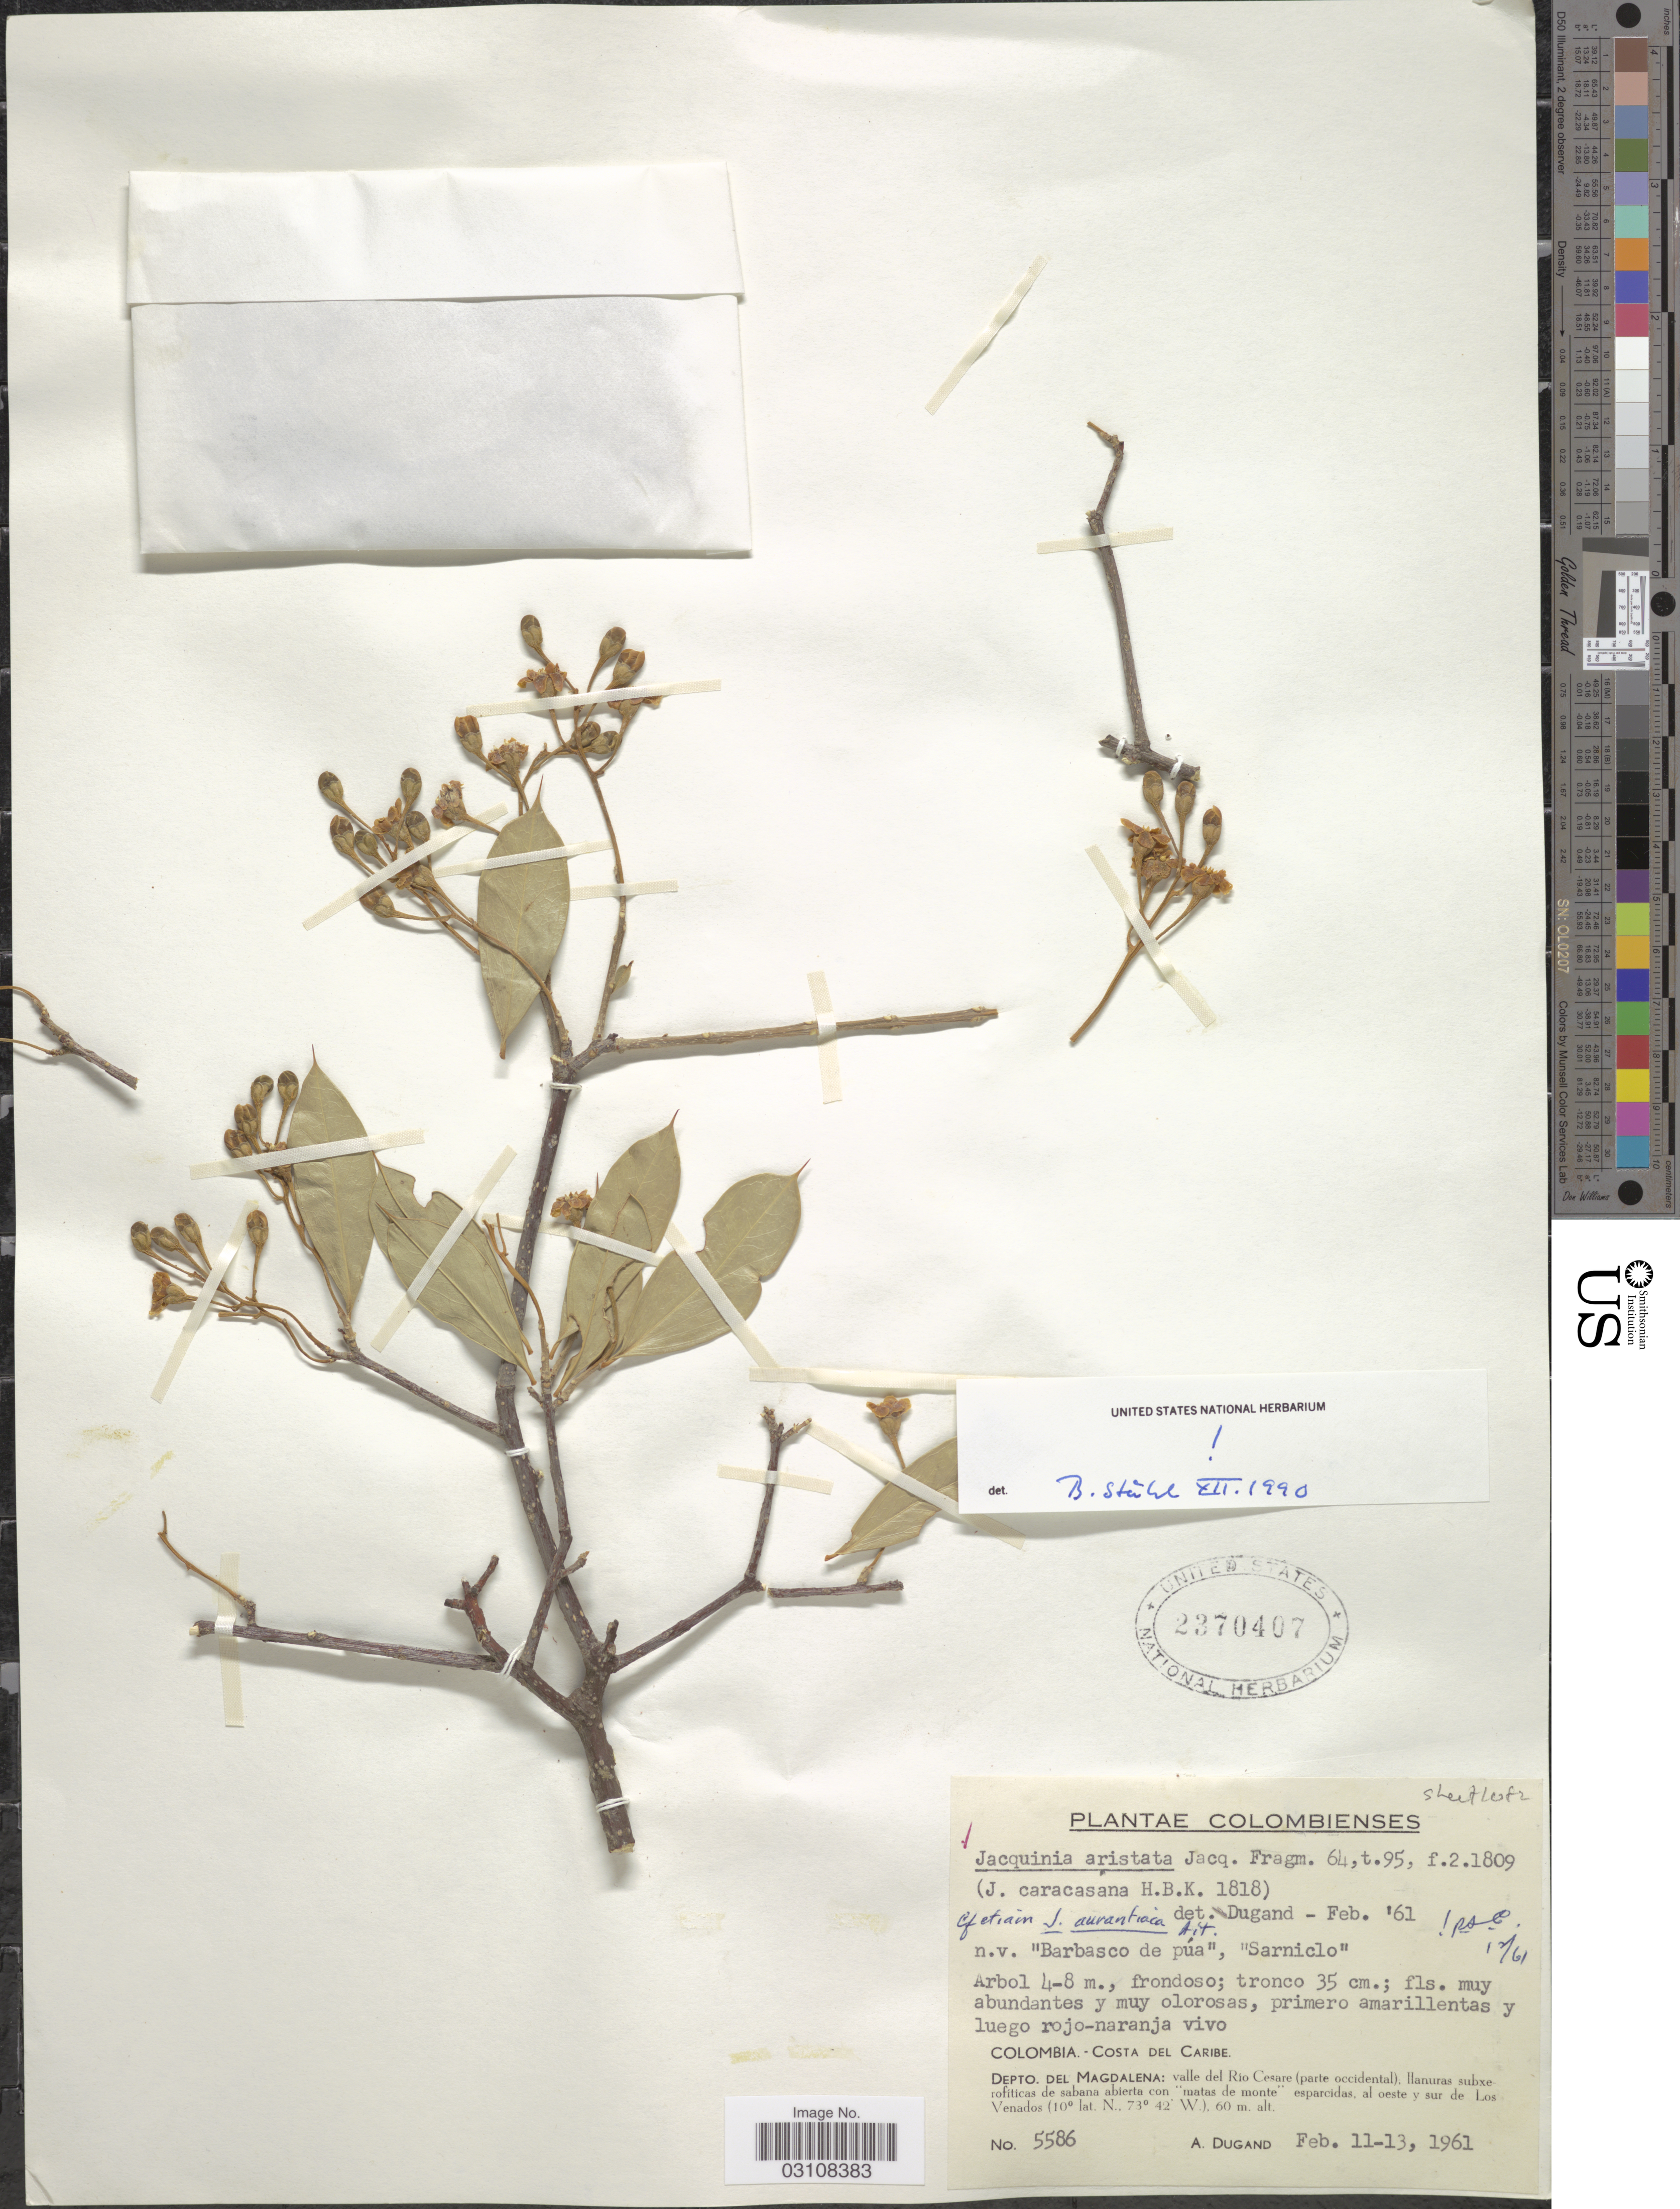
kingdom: Plantae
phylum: Tracheophyta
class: Magnoliopsida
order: Ericales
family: Primulaceae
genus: Bonellia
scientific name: Bonellia frutescens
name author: (Mill.) B. Ståhl & Källersjö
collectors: A. Dugand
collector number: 5586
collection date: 1961-02-11/1961-02-13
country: Colombia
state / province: Magdalena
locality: Costa del Caribe. Depto. del Magdalena: valle del Rio Cesare (parte occidental), llanuras subxerofiticas de sabana abierta con 'matas de monte' esparcidas, al oeste y sur de Los Venados.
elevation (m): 60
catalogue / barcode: US 2370407